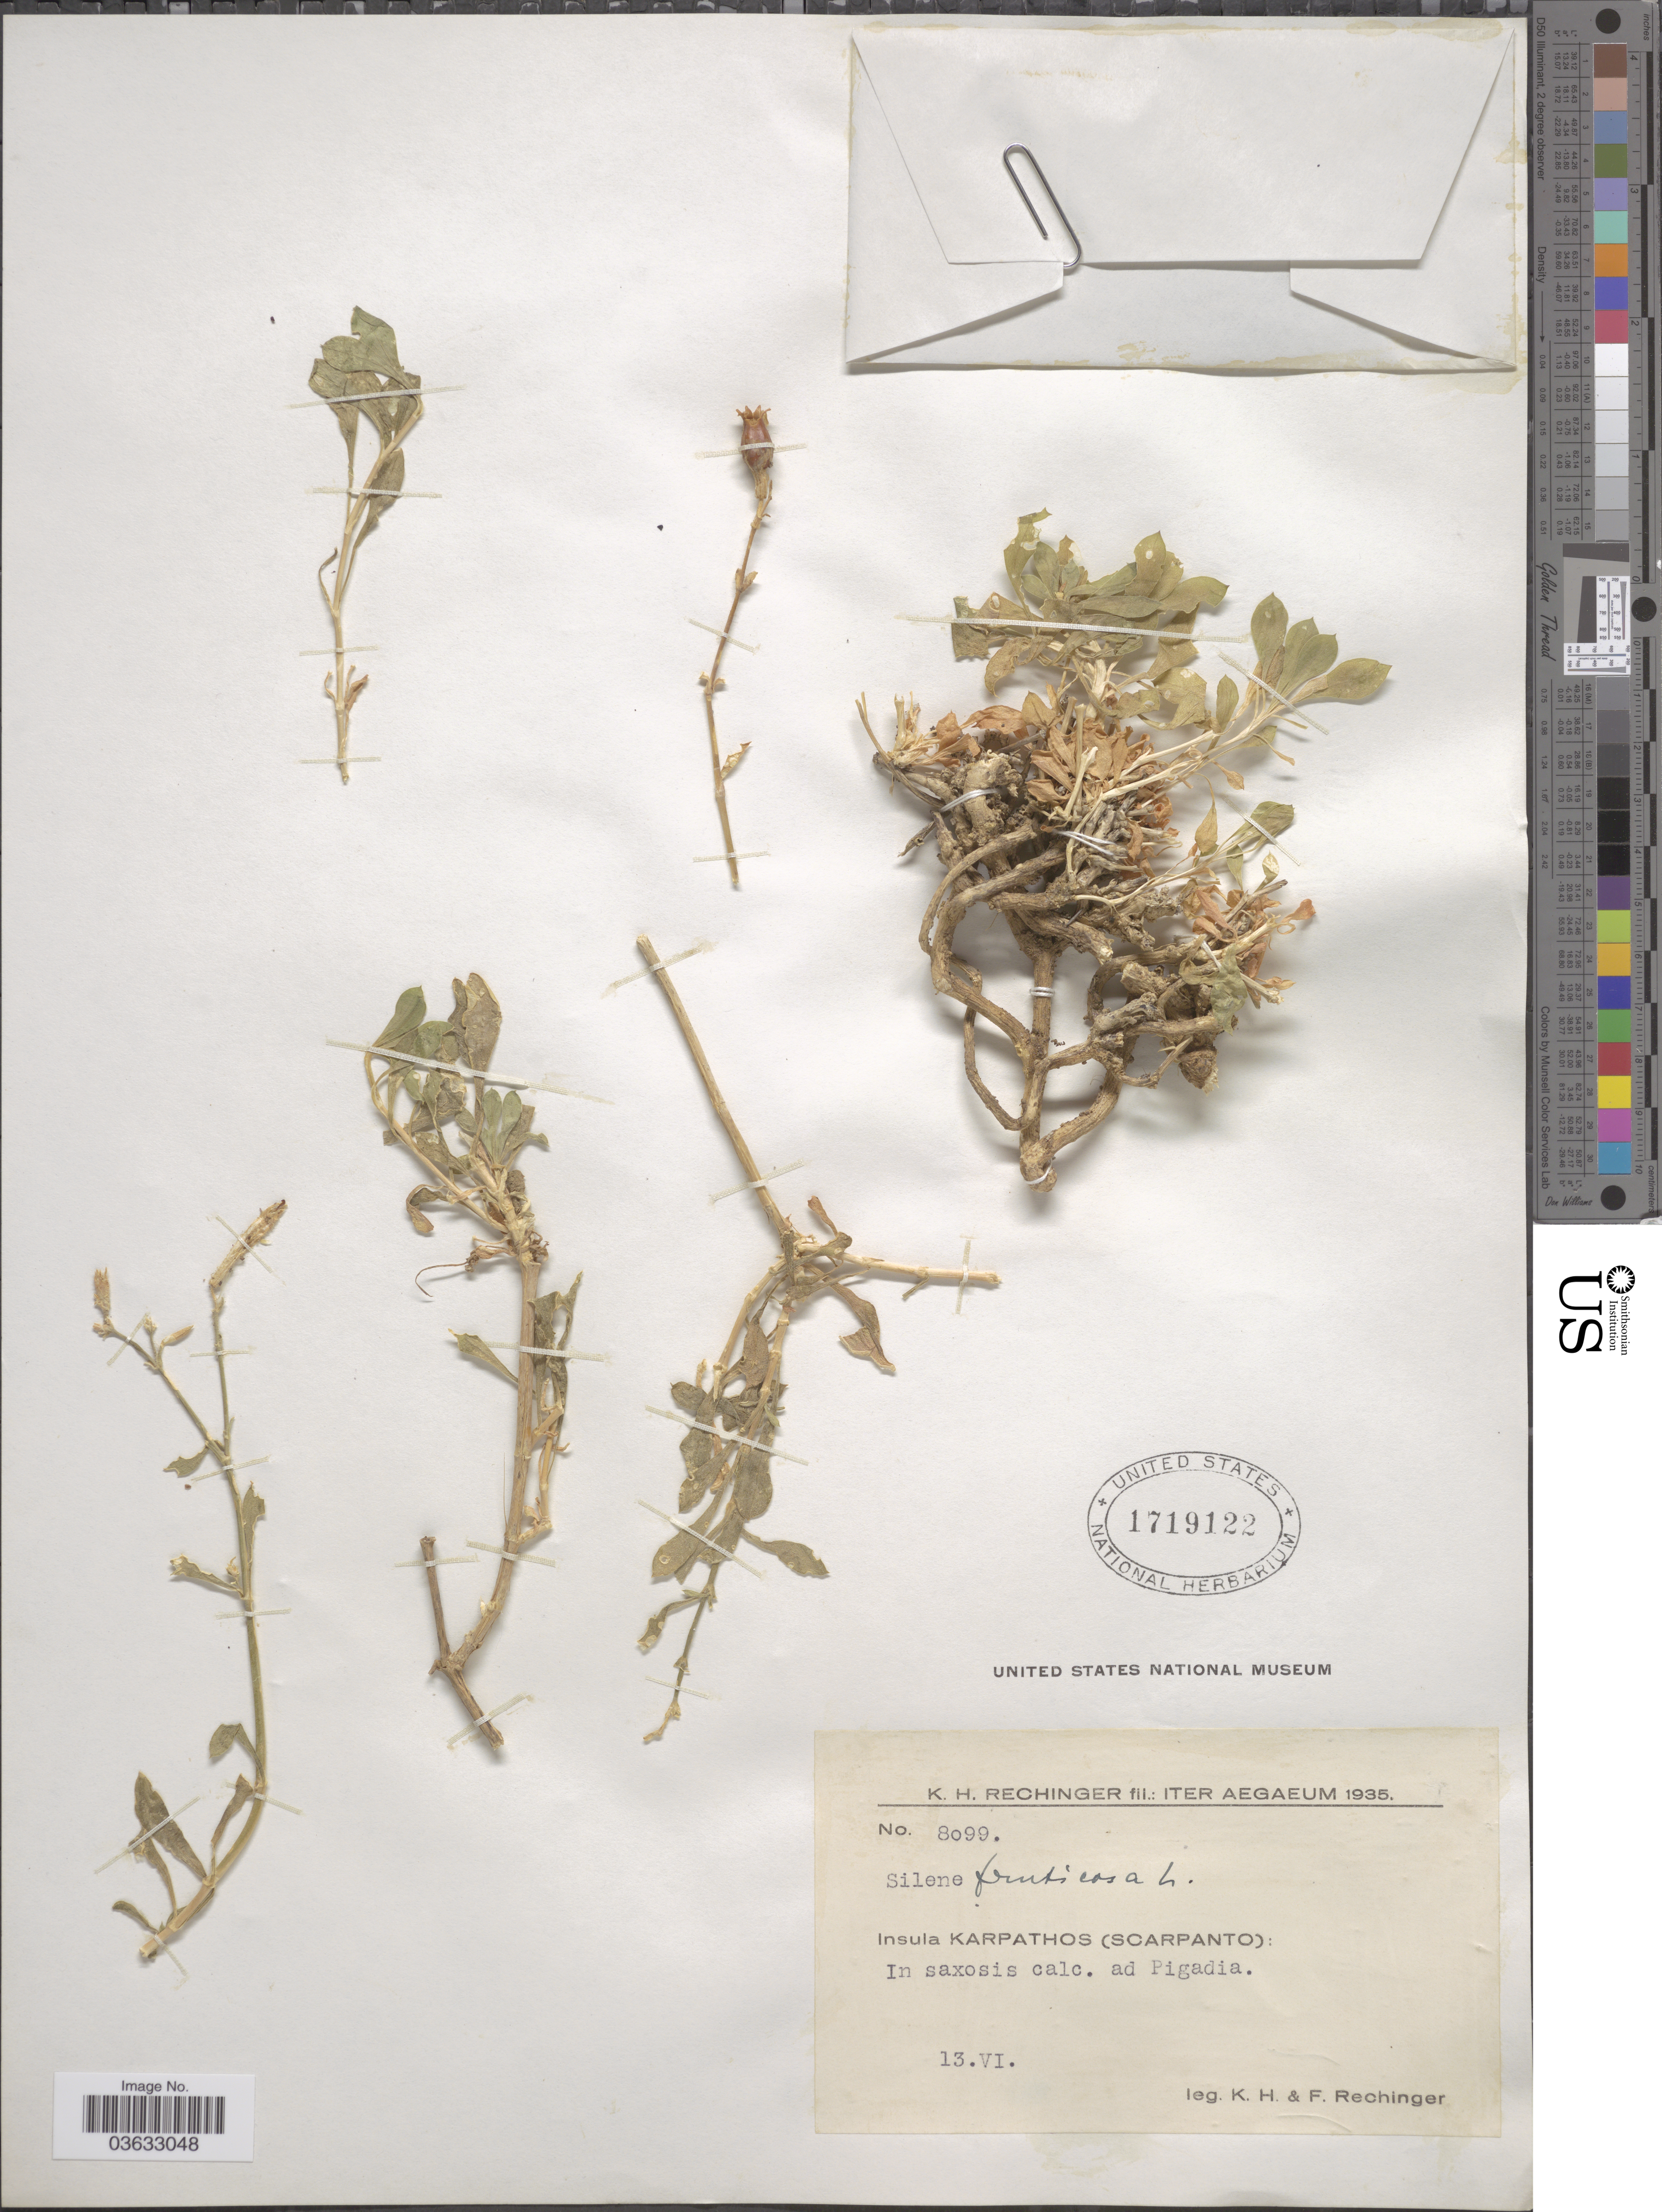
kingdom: Plantae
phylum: Tracheophyta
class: Magnoliopsida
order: Caryophyllales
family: Caryophyllaceae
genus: Silene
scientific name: Silene fruticosa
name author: L.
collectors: K. H. Rechinger & F. Rechinger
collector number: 8099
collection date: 1935-06-13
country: Greece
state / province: South Aegean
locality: Iter Aegaeum. Insula Karpathos (Scarpanto): In saxosis calc. ad Pigadia.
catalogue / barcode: US 1719122